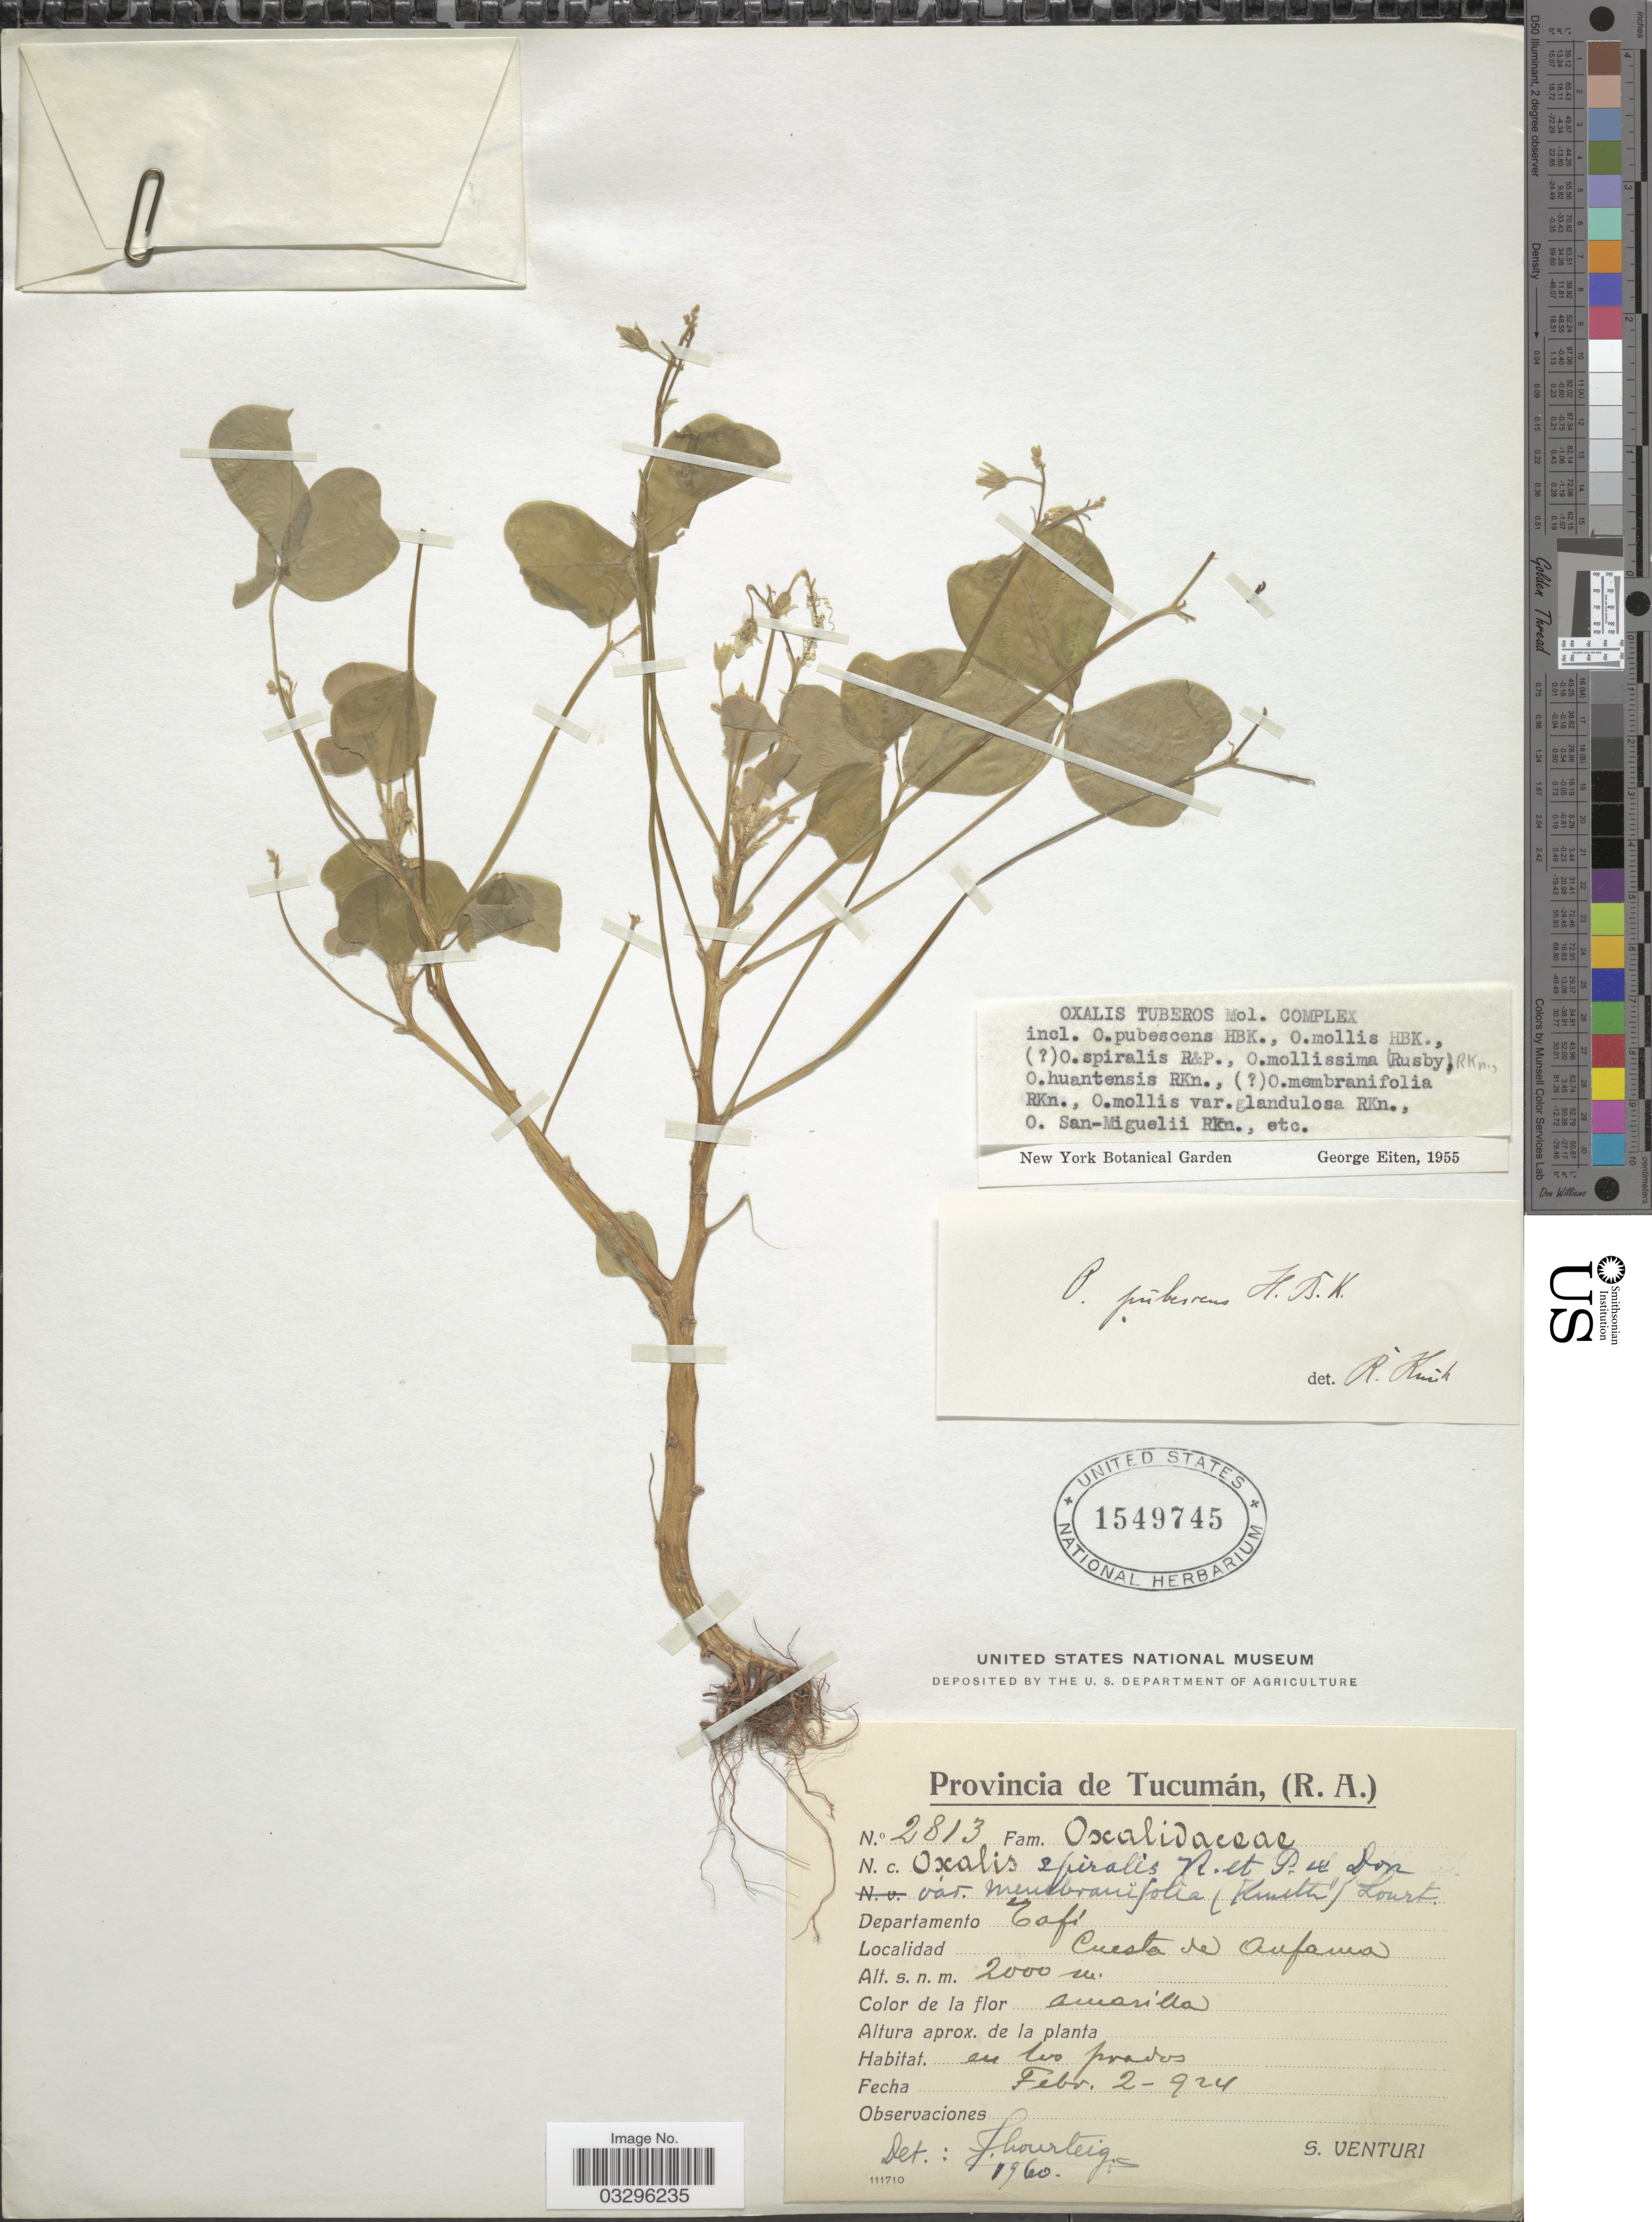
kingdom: Plantae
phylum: Tracheophyta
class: Magnoliopsida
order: Oxalidales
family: Oxalidaceae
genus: Oxalis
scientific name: Oxalis spiralis subsp. membranifolia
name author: (R. Knuth) Lourteig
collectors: S. Venturi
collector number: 2813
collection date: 1924-02-02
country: Argentina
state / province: Tucuman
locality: Departamento Tafi, Cuesta de Anfama.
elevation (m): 2000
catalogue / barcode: US 1549745